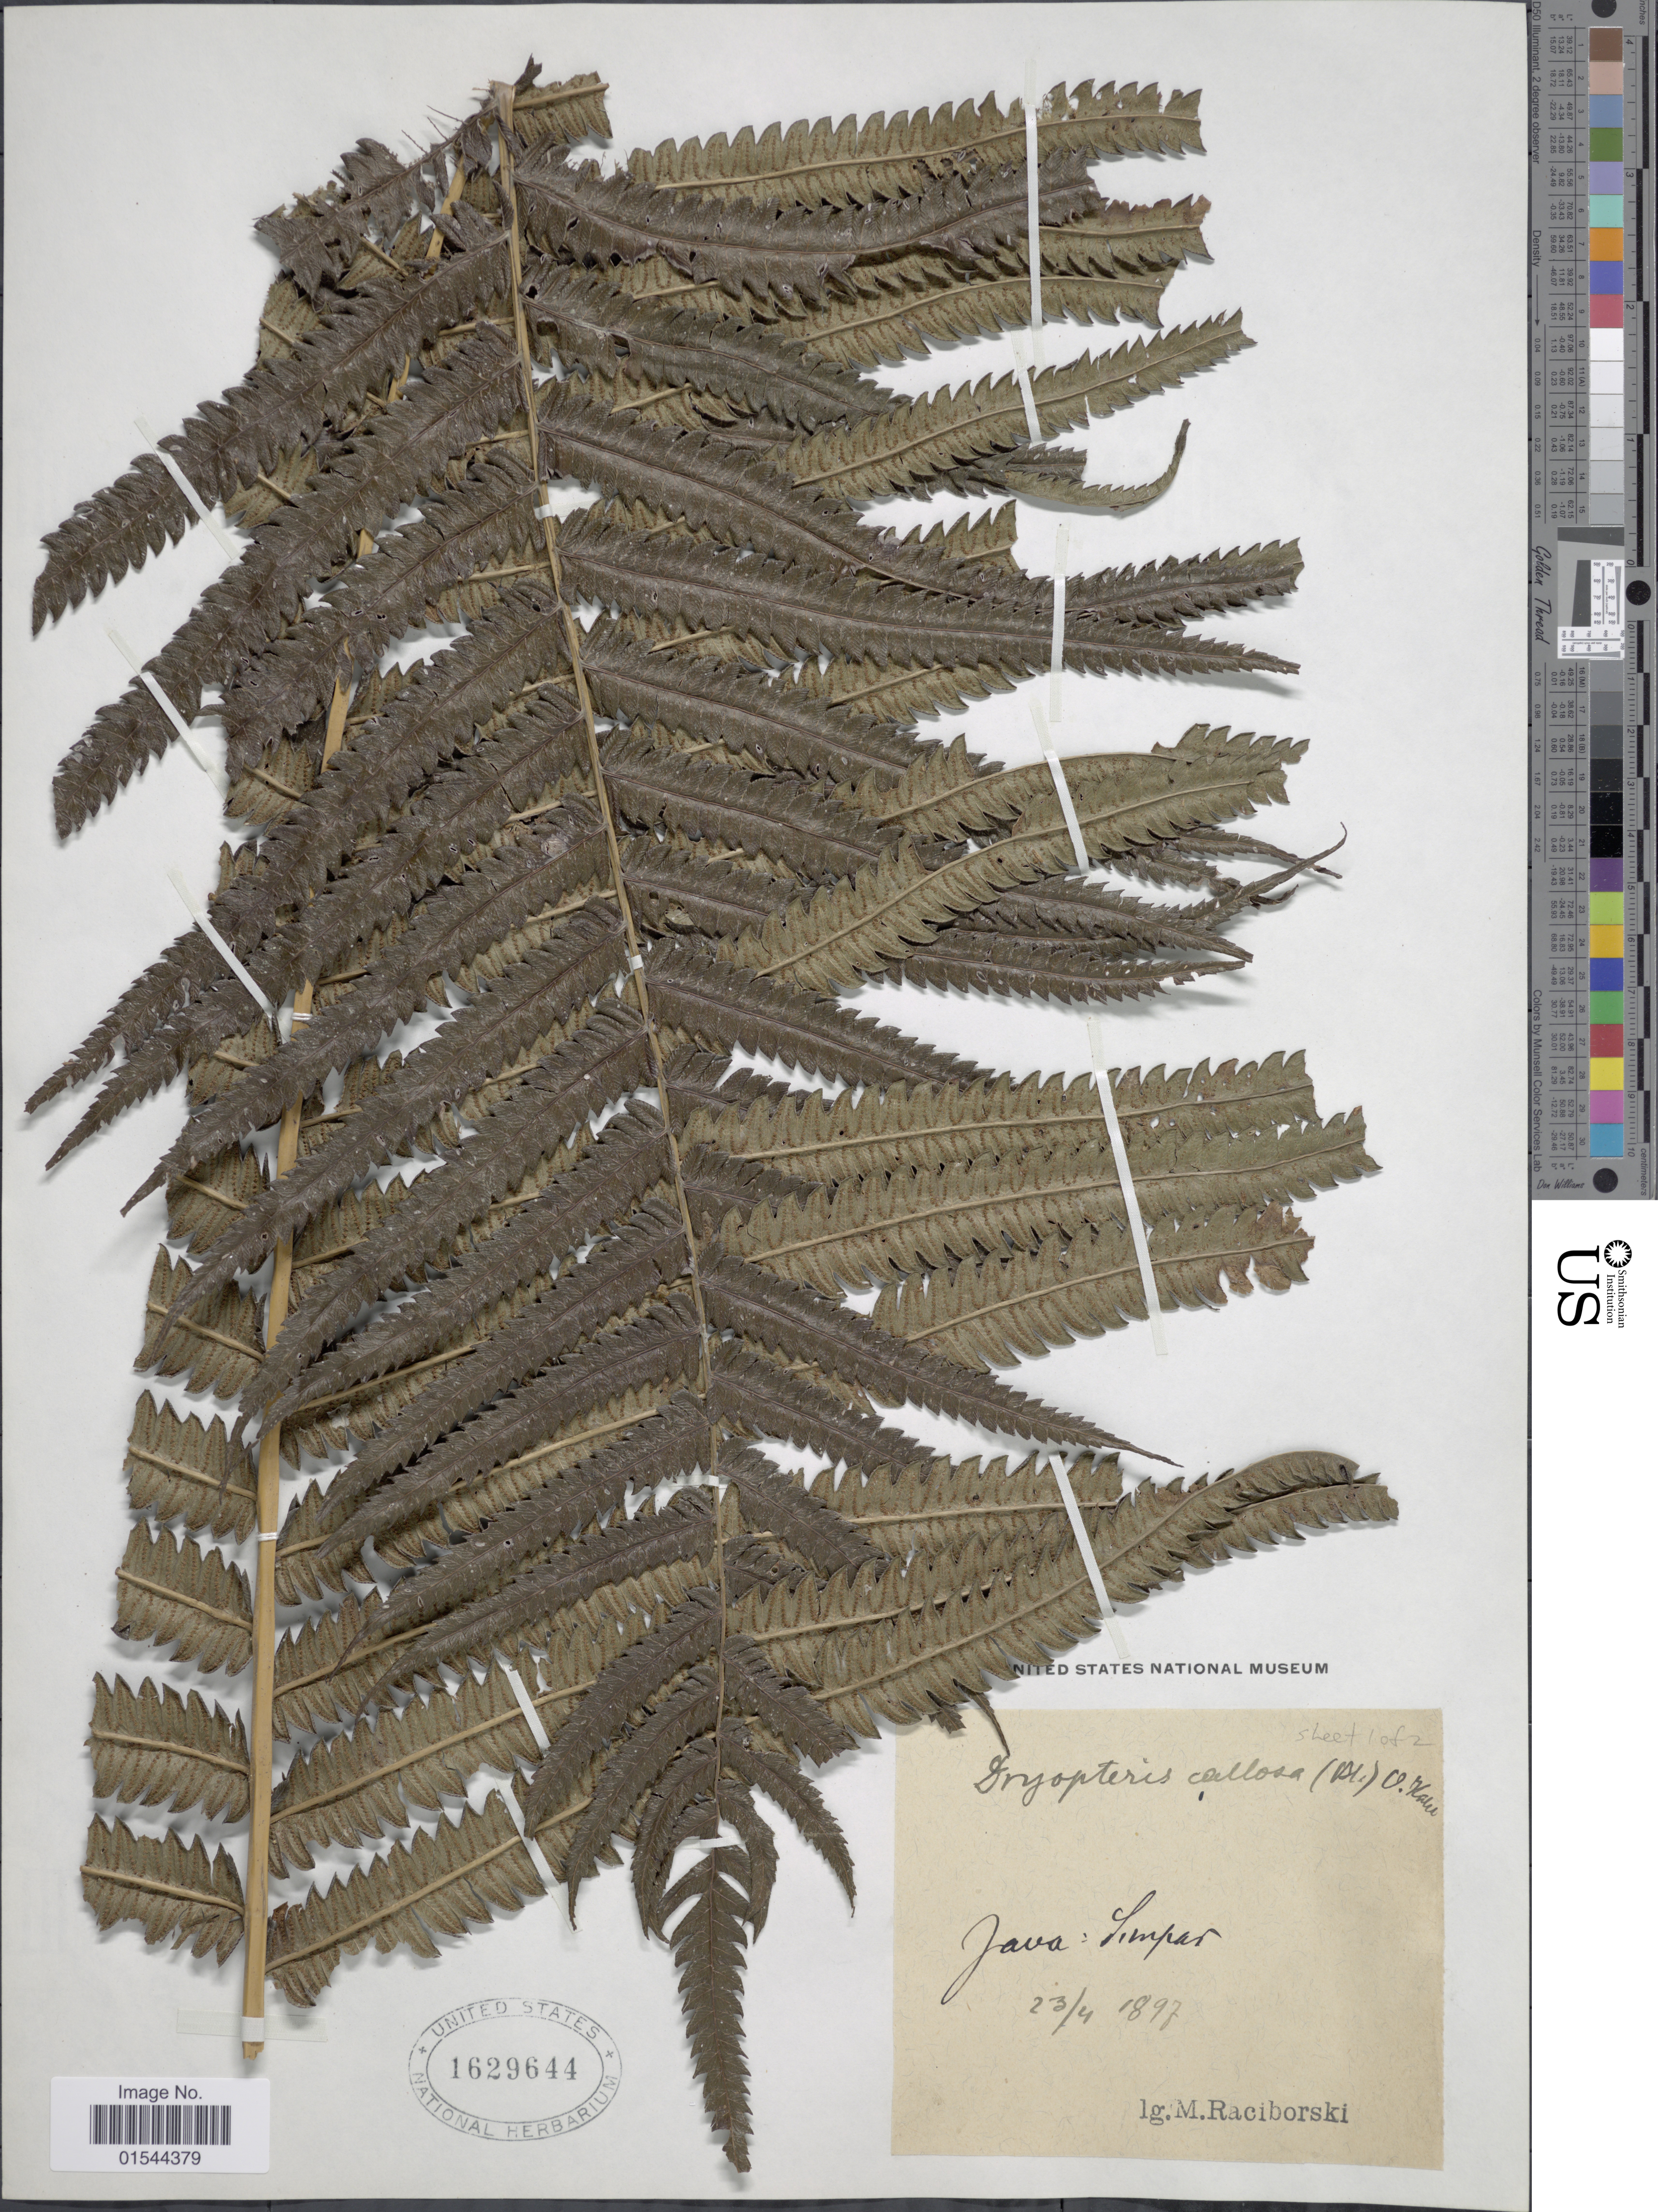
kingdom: Plantae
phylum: Tracheophyta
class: Polypodiopsida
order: Polypodiales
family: Thelypteridaceae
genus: Pneumatopteris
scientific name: Pneumatopteris callosa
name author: (Blume) Nakai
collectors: M. Raciborski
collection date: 1897-04-23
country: Indonesia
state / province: Java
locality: Java: Limpar [interpreted]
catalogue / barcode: US 1629644